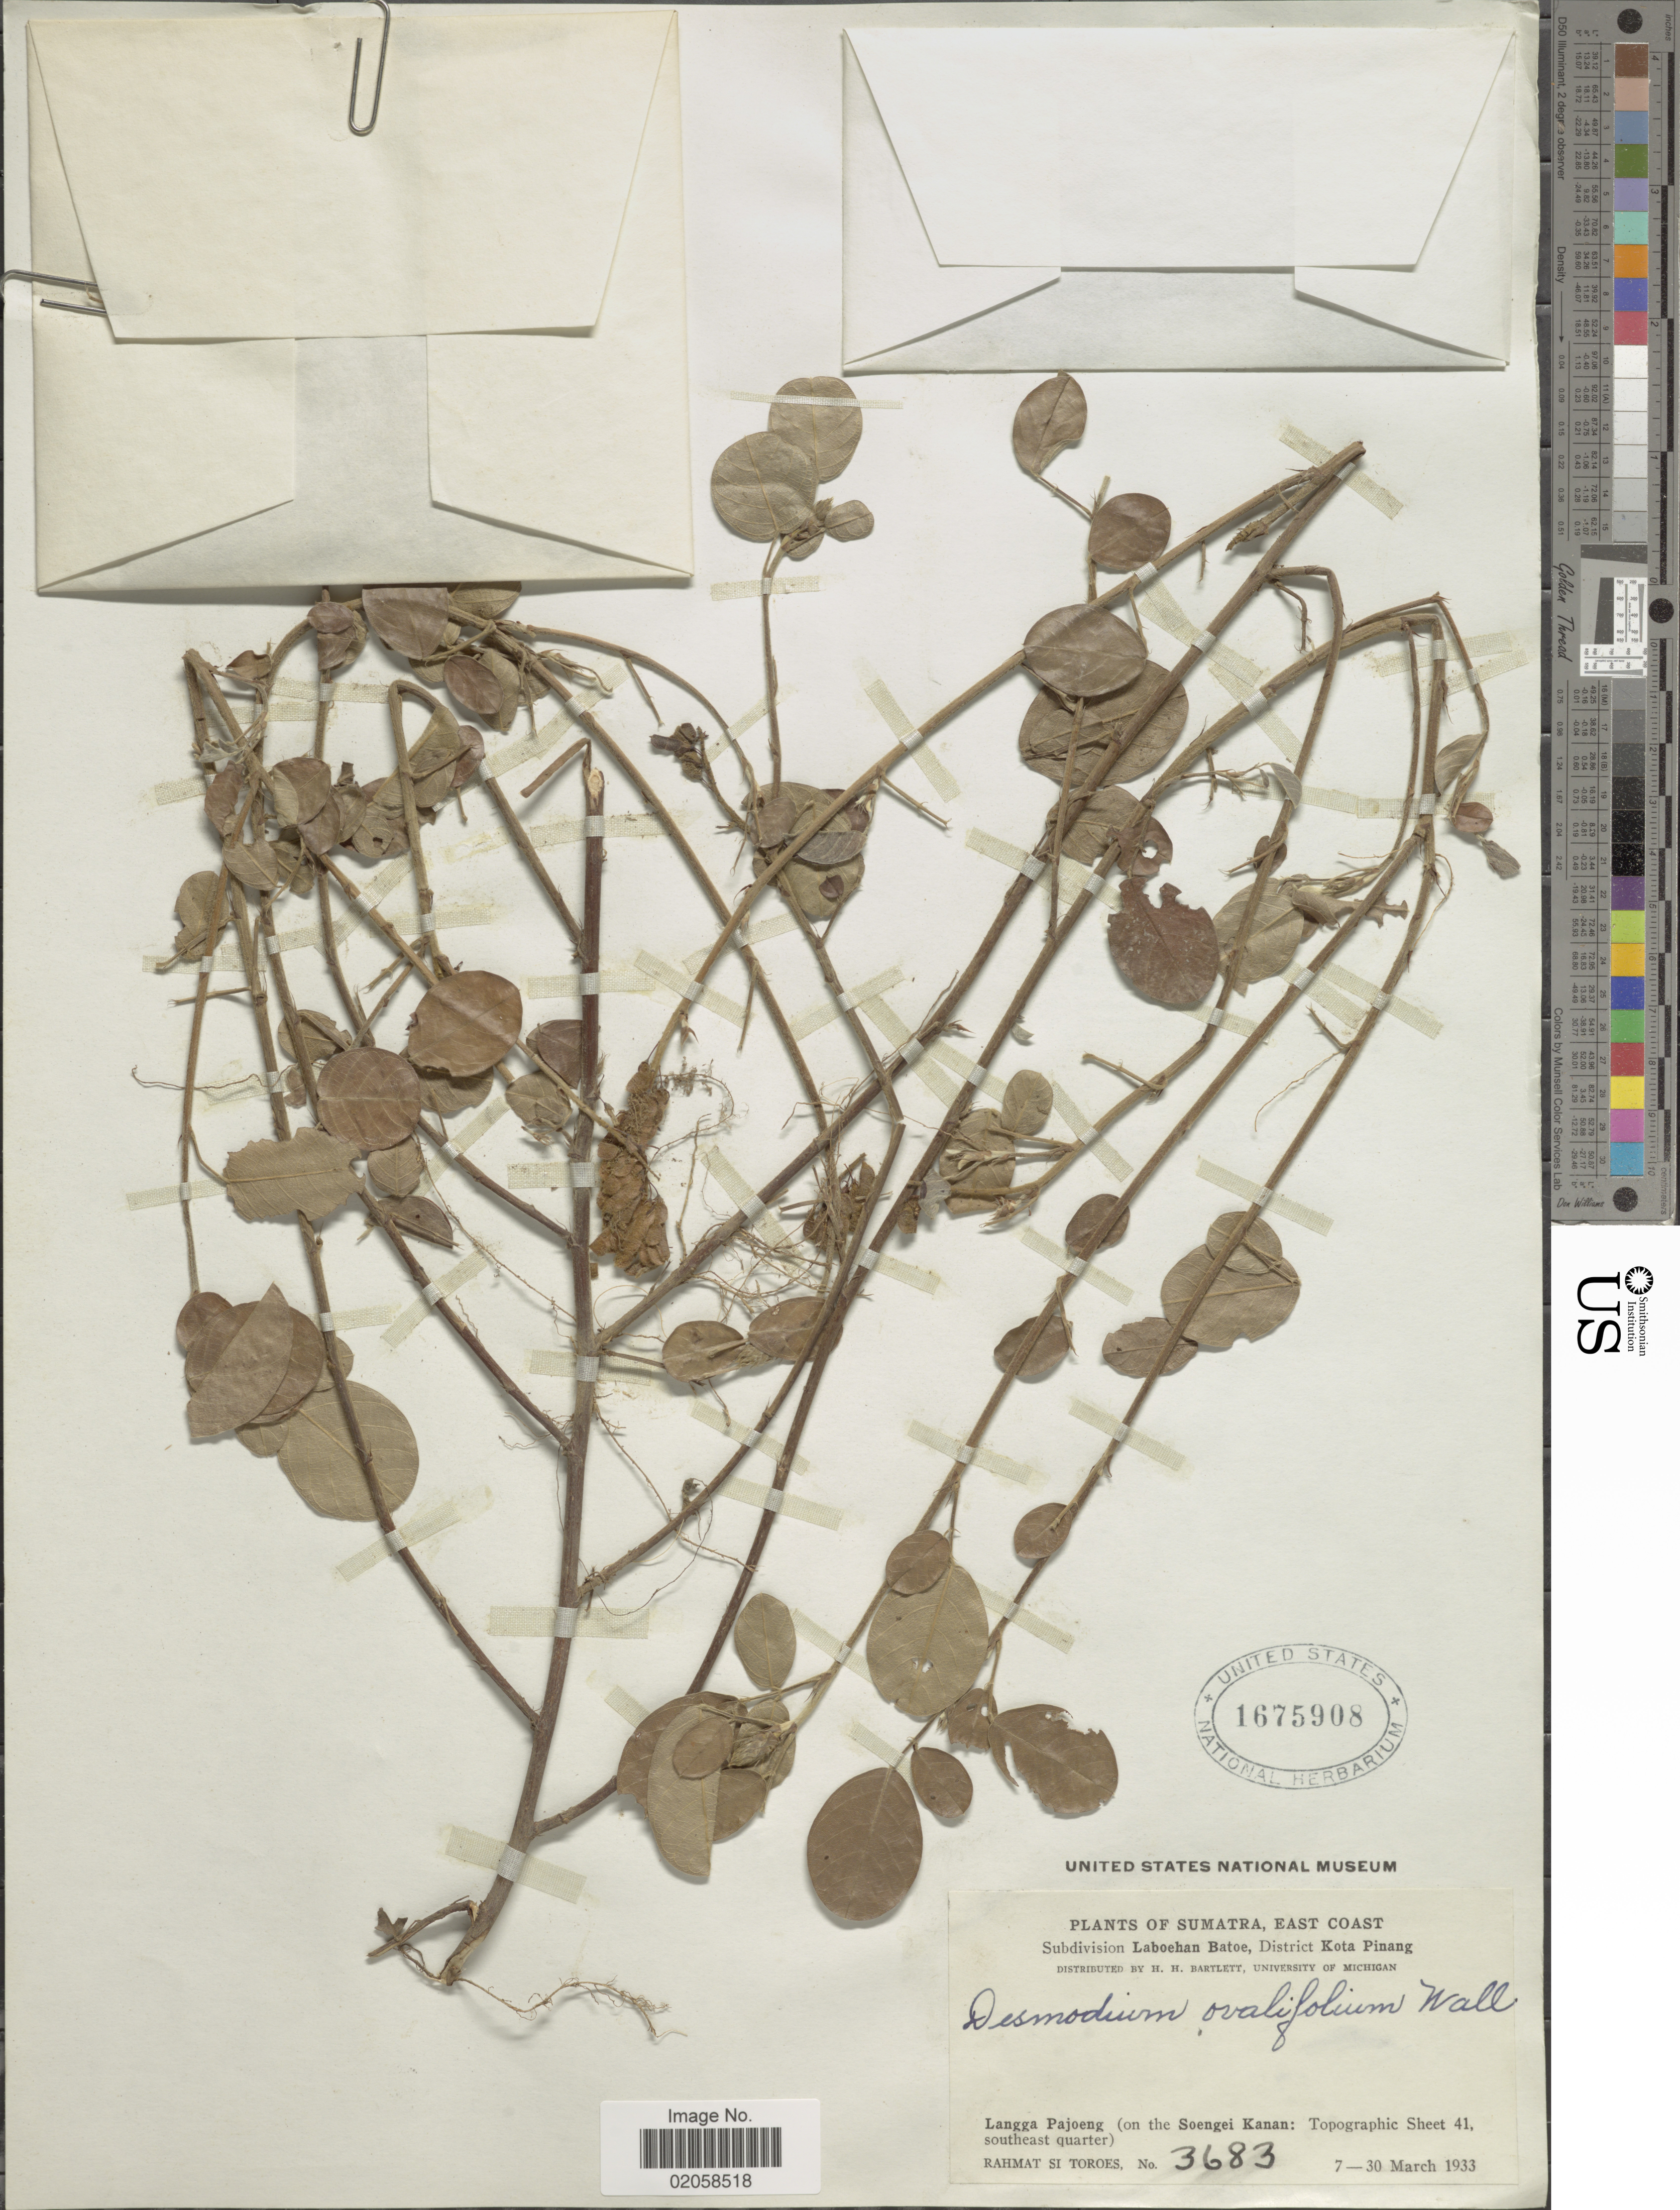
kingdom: Plantae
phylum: Tracheophyta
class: Magnoliopsida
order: Fabales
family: Fabaceae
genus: Grona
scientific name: Grona heterocarpos subsp. ovalifolia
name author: (Prain) H. Ohashi & K. Ohashi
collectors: Rahmat Si Boeea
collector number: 3683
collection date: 1933-03-07/1933-03-30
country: Indonesia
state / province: Sumatra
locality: East Coast, Langga Pajoeng (on the Soengei Kanan: Topgraphic Sheet 41, southeast quarter).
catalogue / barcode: US 1675908